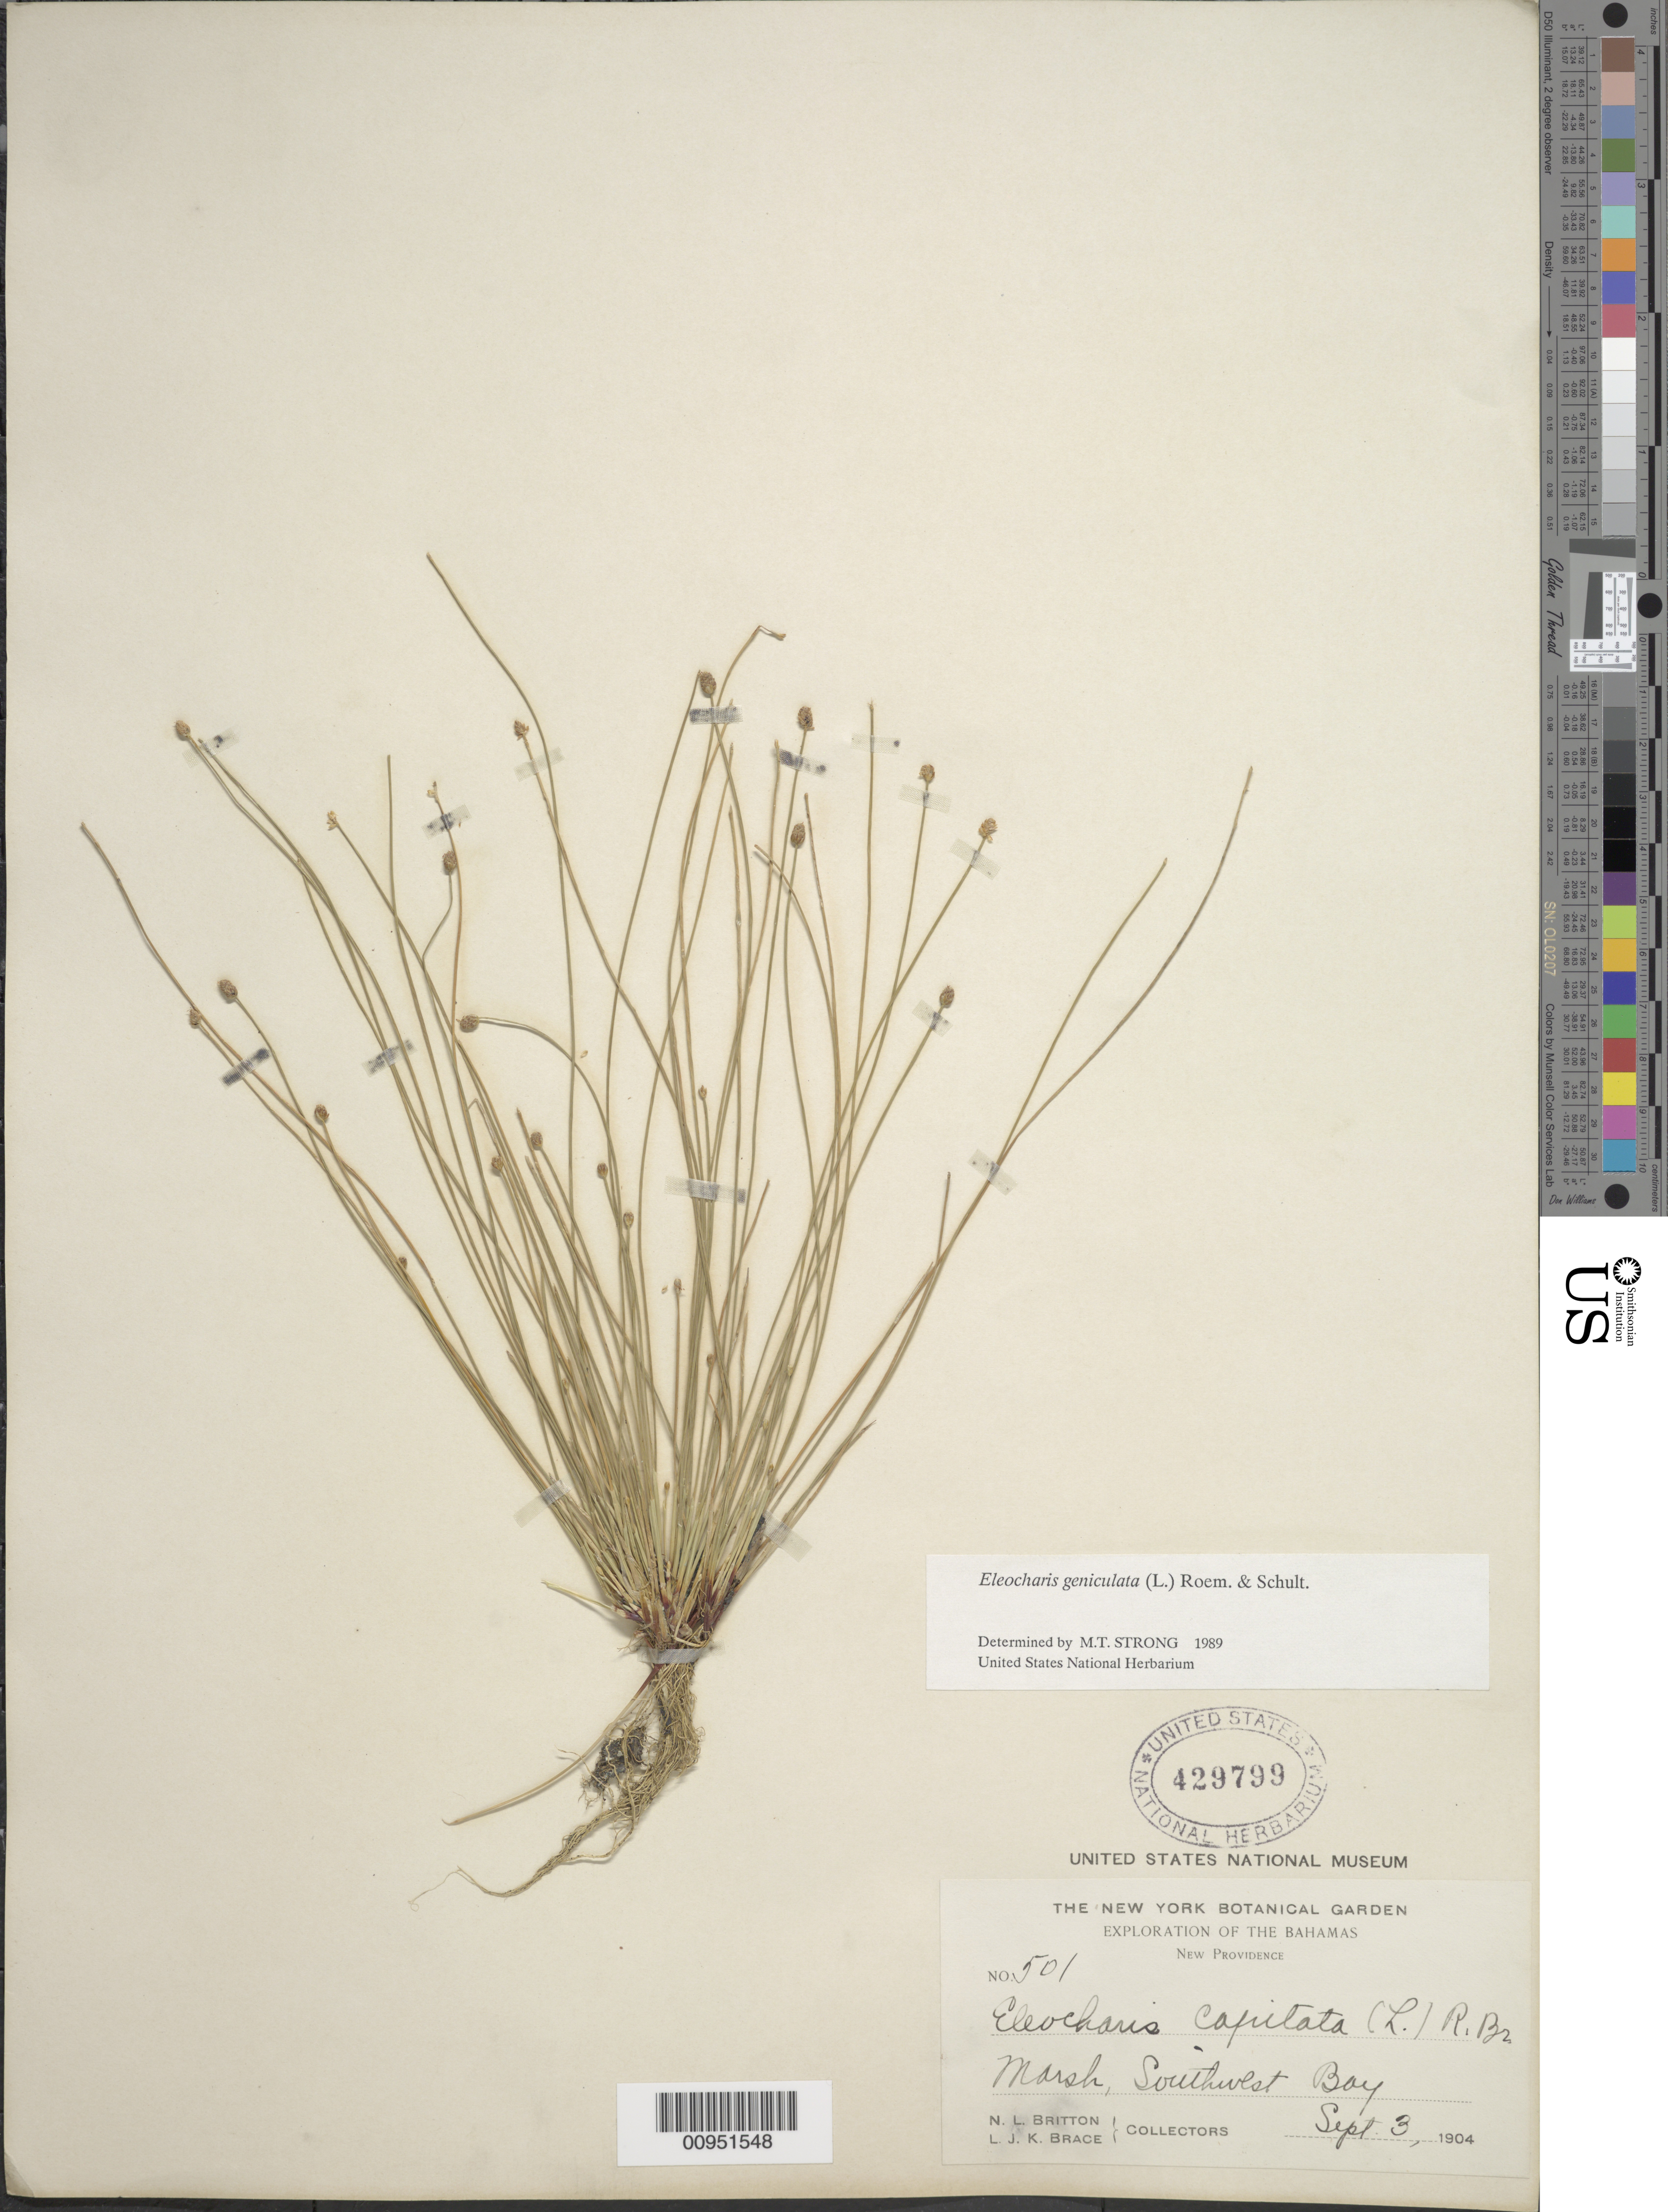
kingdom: Plantae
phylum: Tracheophyta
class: Liliopsida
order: Poales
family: Cyperaceae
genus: Eleocharis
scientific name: Eleocharis geniculata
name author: (L.) Roem. & Schult.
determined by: Strong, M. T., (US), Smithsonian Institution - National Museum of Natural History (UNITED STATES)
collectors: N. Britton & L. J. K. Brace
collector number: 501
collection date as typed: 03 Sep 1904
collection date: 1904-09-03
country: Bahamas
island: New Providence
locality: Southwest Bay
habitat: Marsh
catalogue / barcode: US 429799